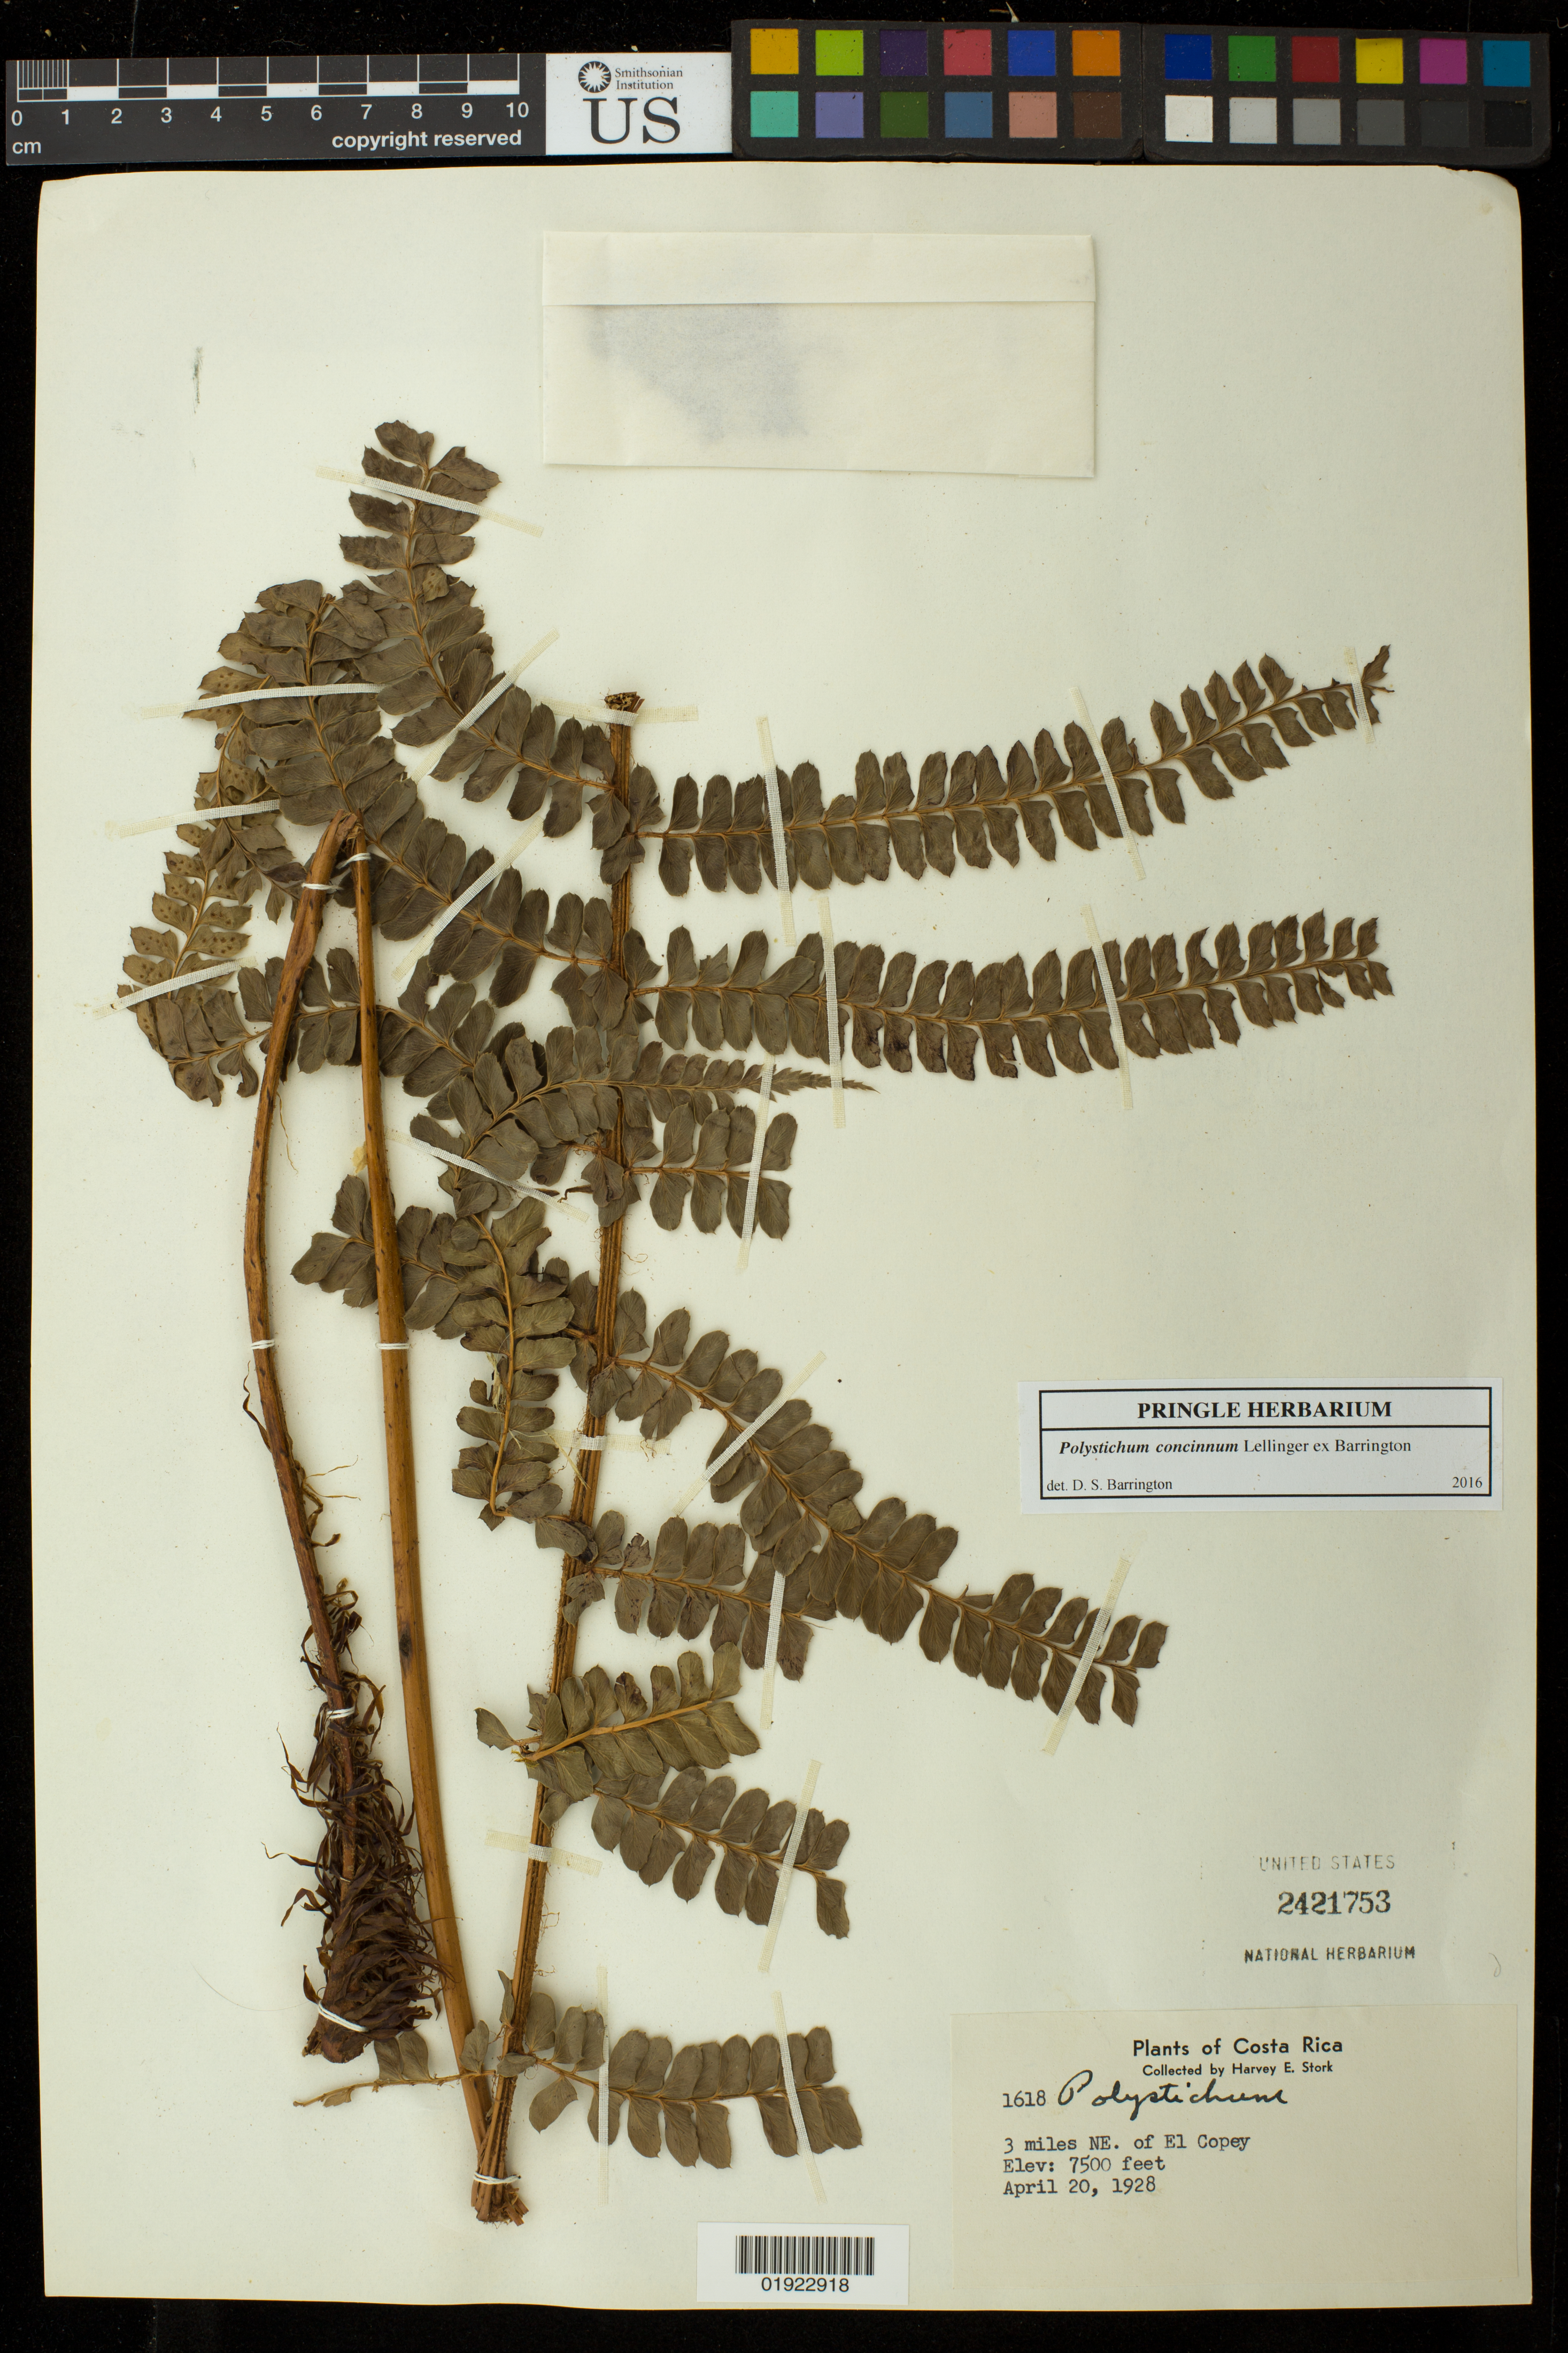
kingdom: Plantae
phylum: Tracheophyta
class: Polypodiopsida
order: Polypodiales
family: Dryopteridaceae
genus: Polystichum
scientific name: Polystichum concinnum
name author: Lellinger ex Barrington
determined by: Barrington, D. S., Curator (VT), University of Vermont (UNITED STATES)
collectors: H. E. Stork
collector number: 1618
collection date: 1928-04-20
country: Costa Rica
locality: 3 miles NE. of El Copey.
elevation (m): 2286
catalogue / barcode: US 2421753